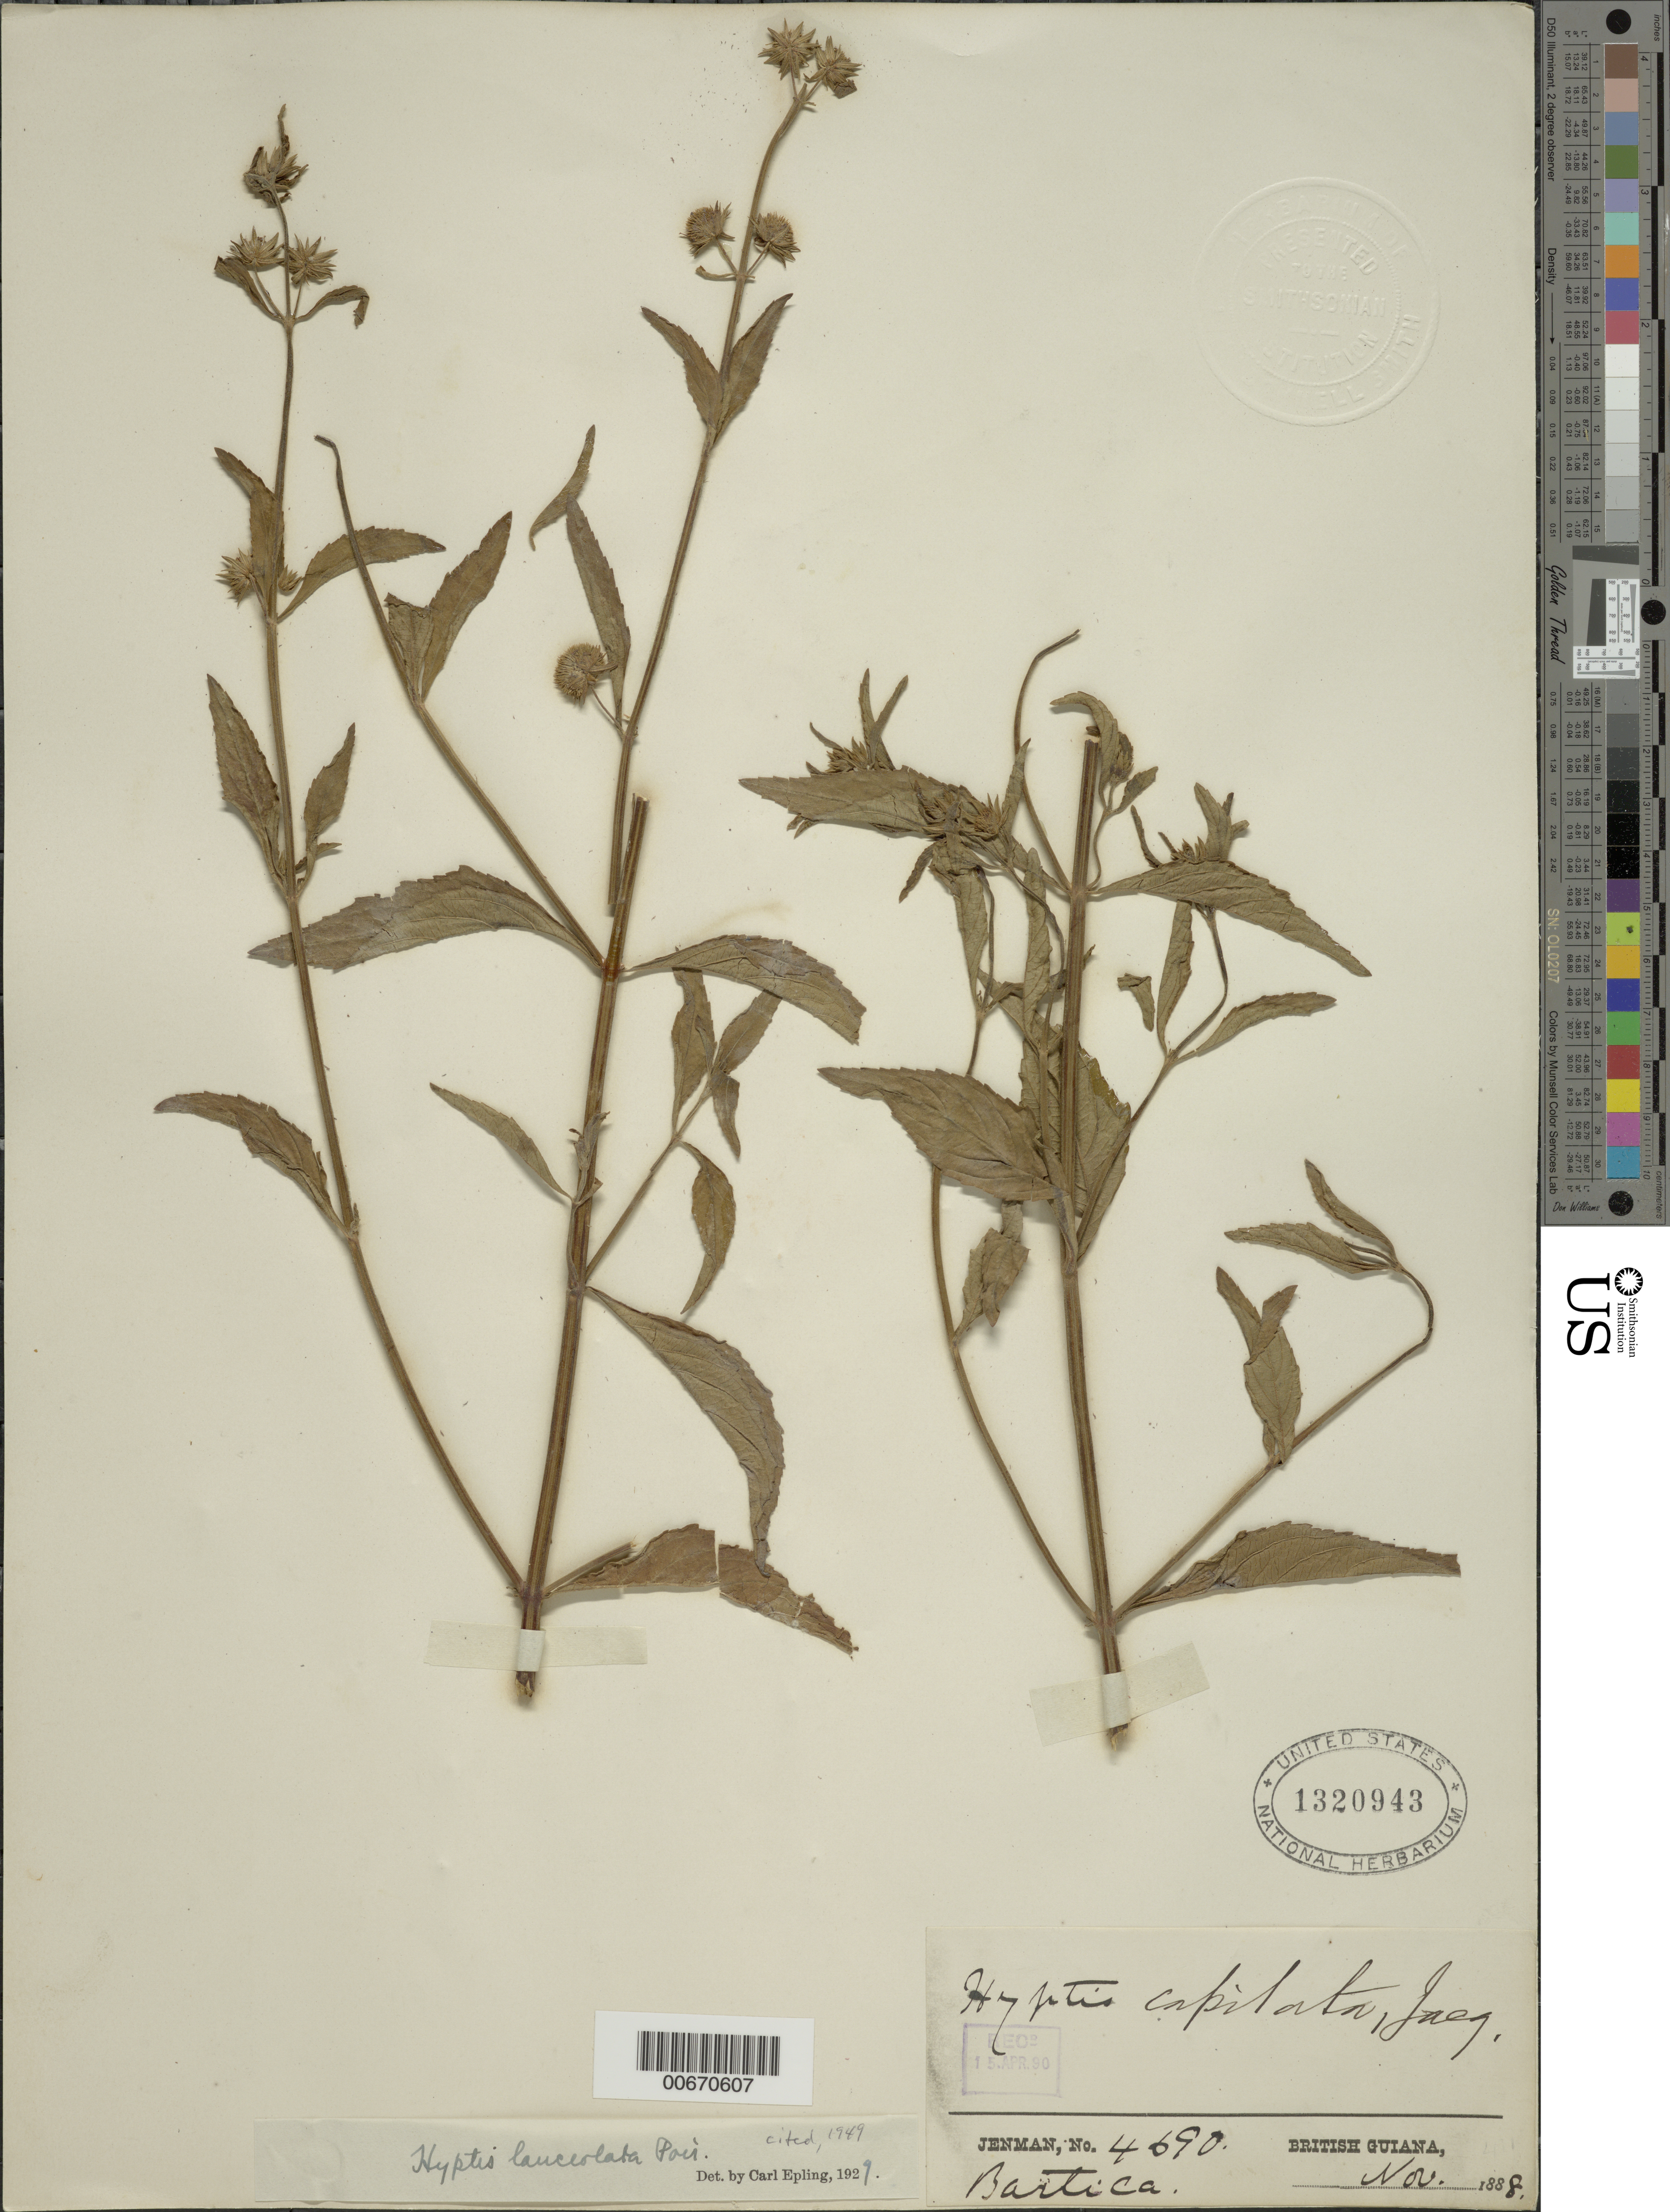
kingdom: Plantae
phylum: Tracheophyta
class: Magnoliopsida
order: Lamiales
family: Lamiaceae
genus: Hyptis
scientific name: Hyptis lanceolata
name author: Poir.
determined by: Epling, C. C.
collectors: G. S. Jenman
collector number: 4690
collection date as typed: November 1888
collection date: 1888-11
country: Guyana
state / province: Cuyuni-Mazaruni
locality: Bartica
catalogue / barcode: US 1320943